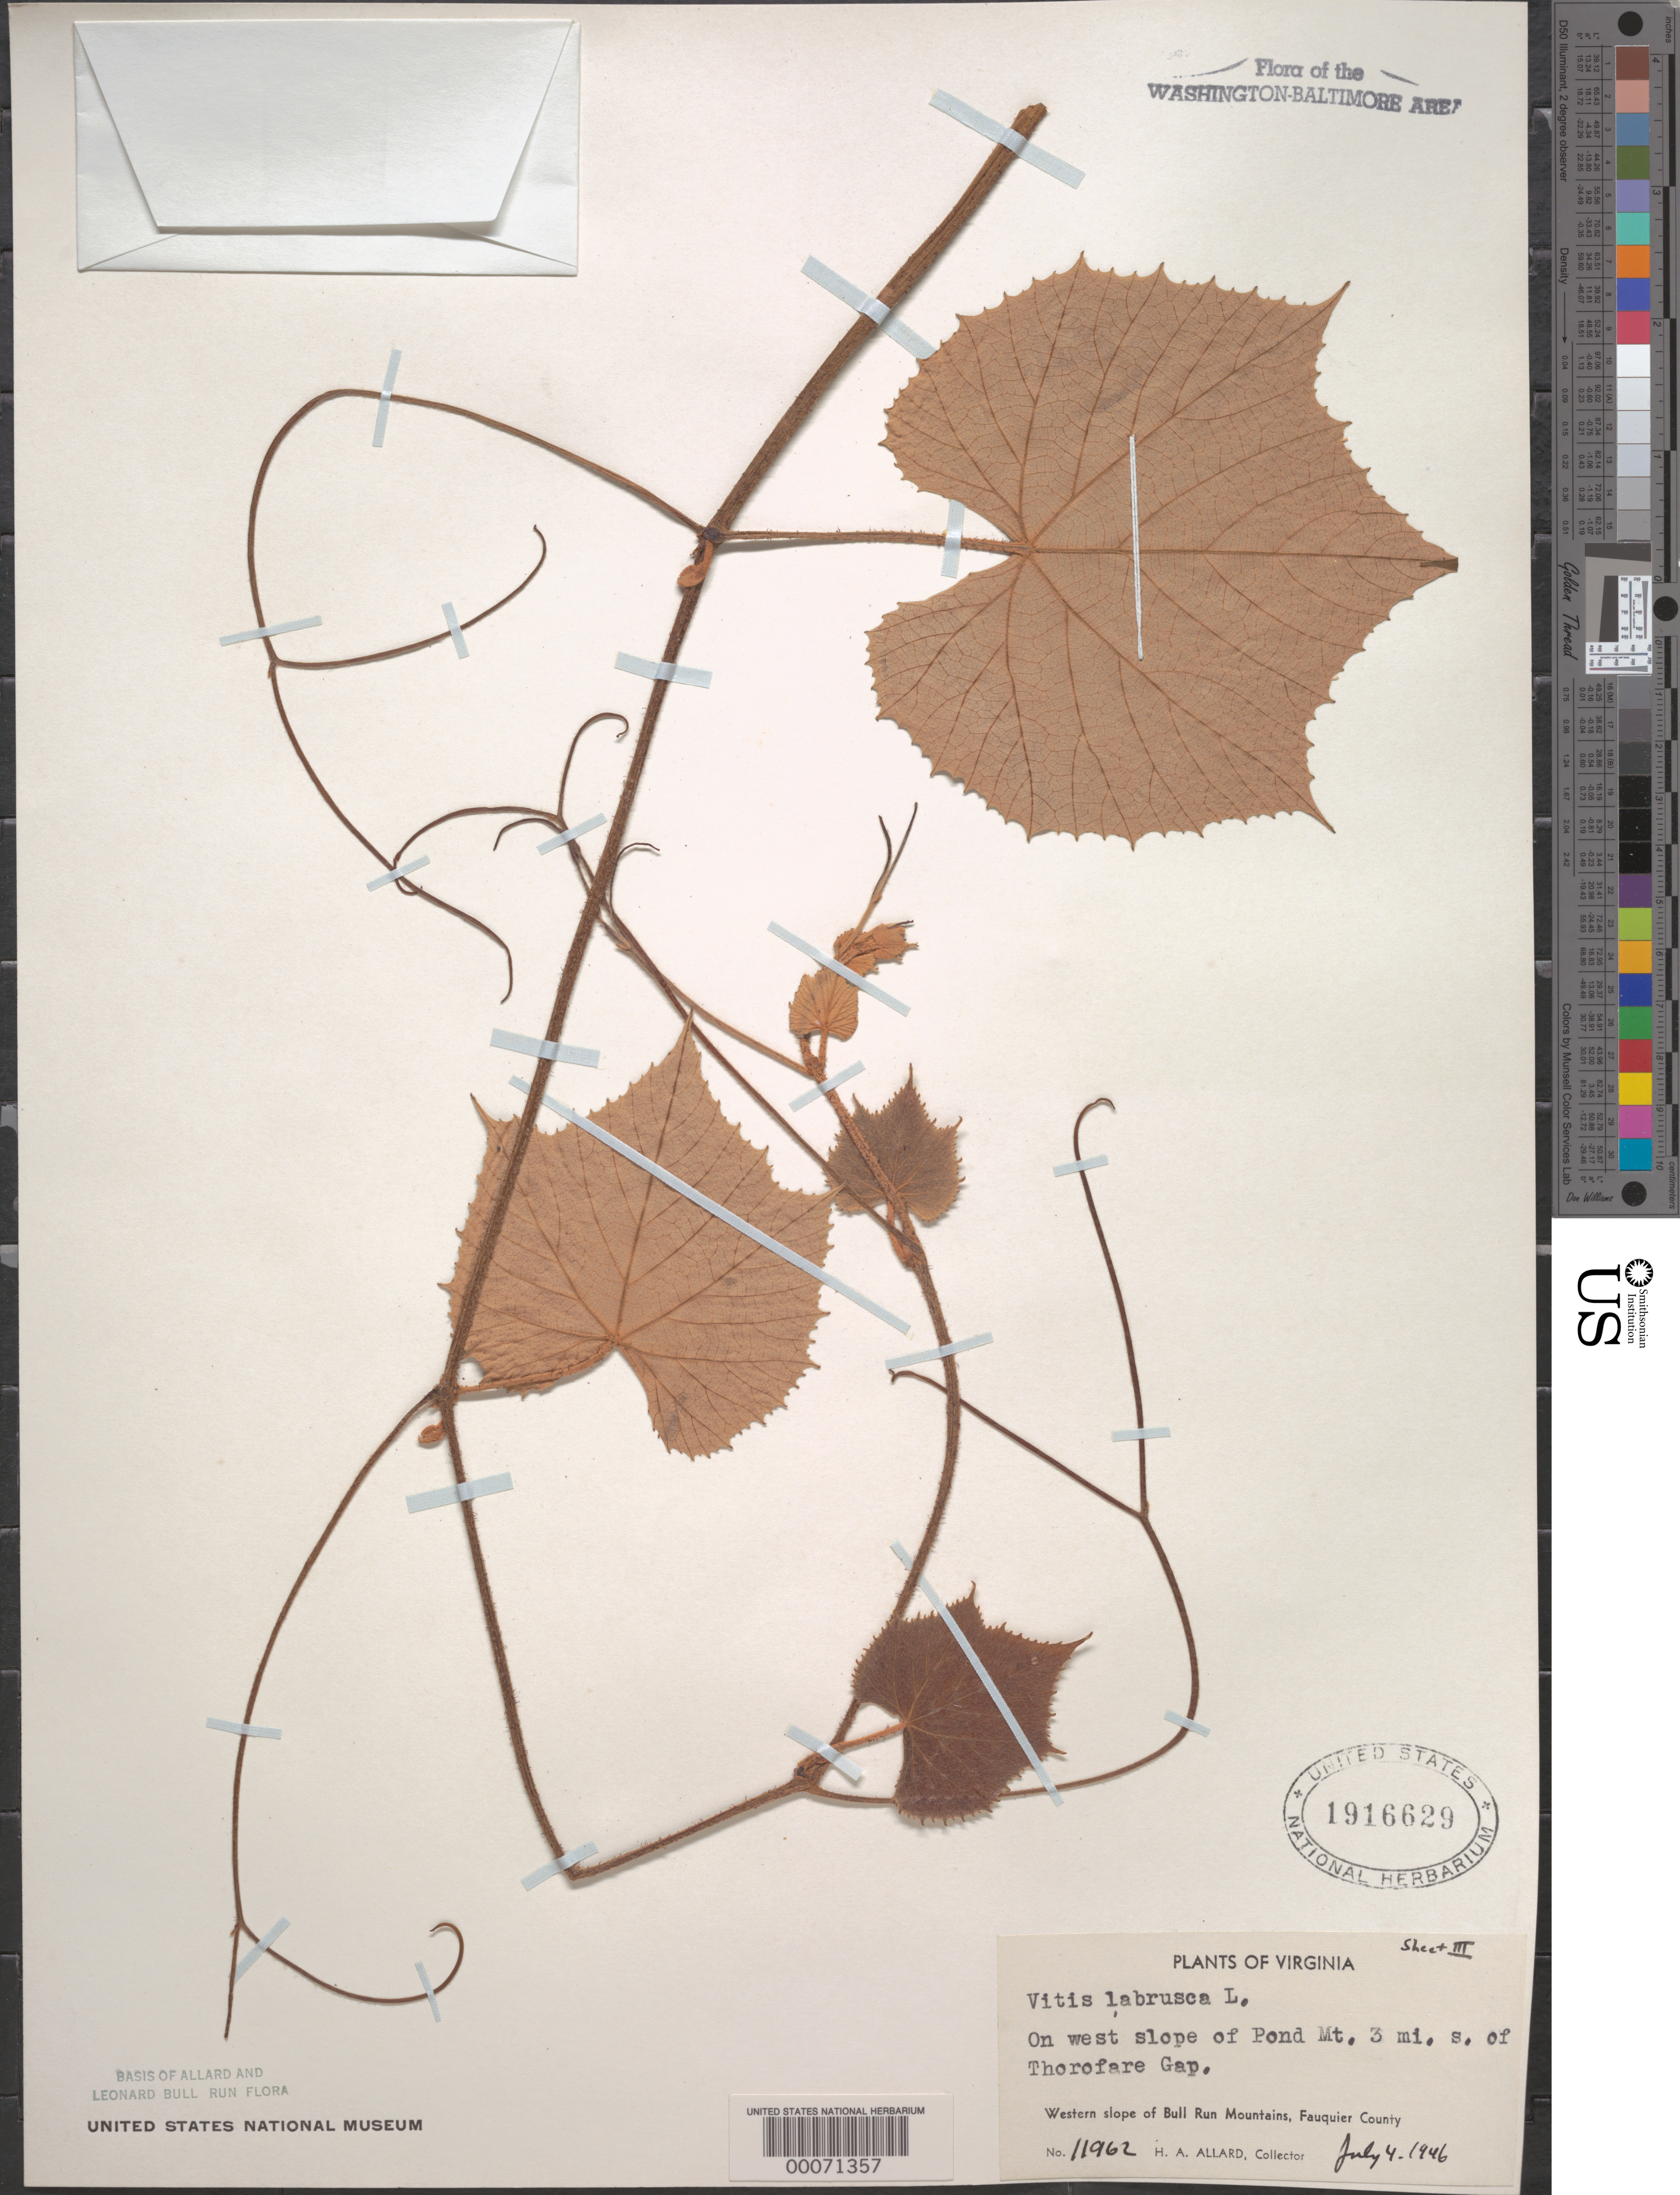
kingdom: Plantae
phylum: Tracheophyta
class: Magnoliopsida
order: Vitales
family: Vitaceae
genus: Vitis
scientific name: Vitis labrusca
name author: L.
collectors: H. A. Allard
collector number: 11962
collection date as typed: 04 Jul 1946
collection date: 1946-07-04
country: United States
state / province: Virginia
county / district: Fauquier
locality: South of Thorofare Gap, Pond Mountains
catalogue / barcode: US 1916629